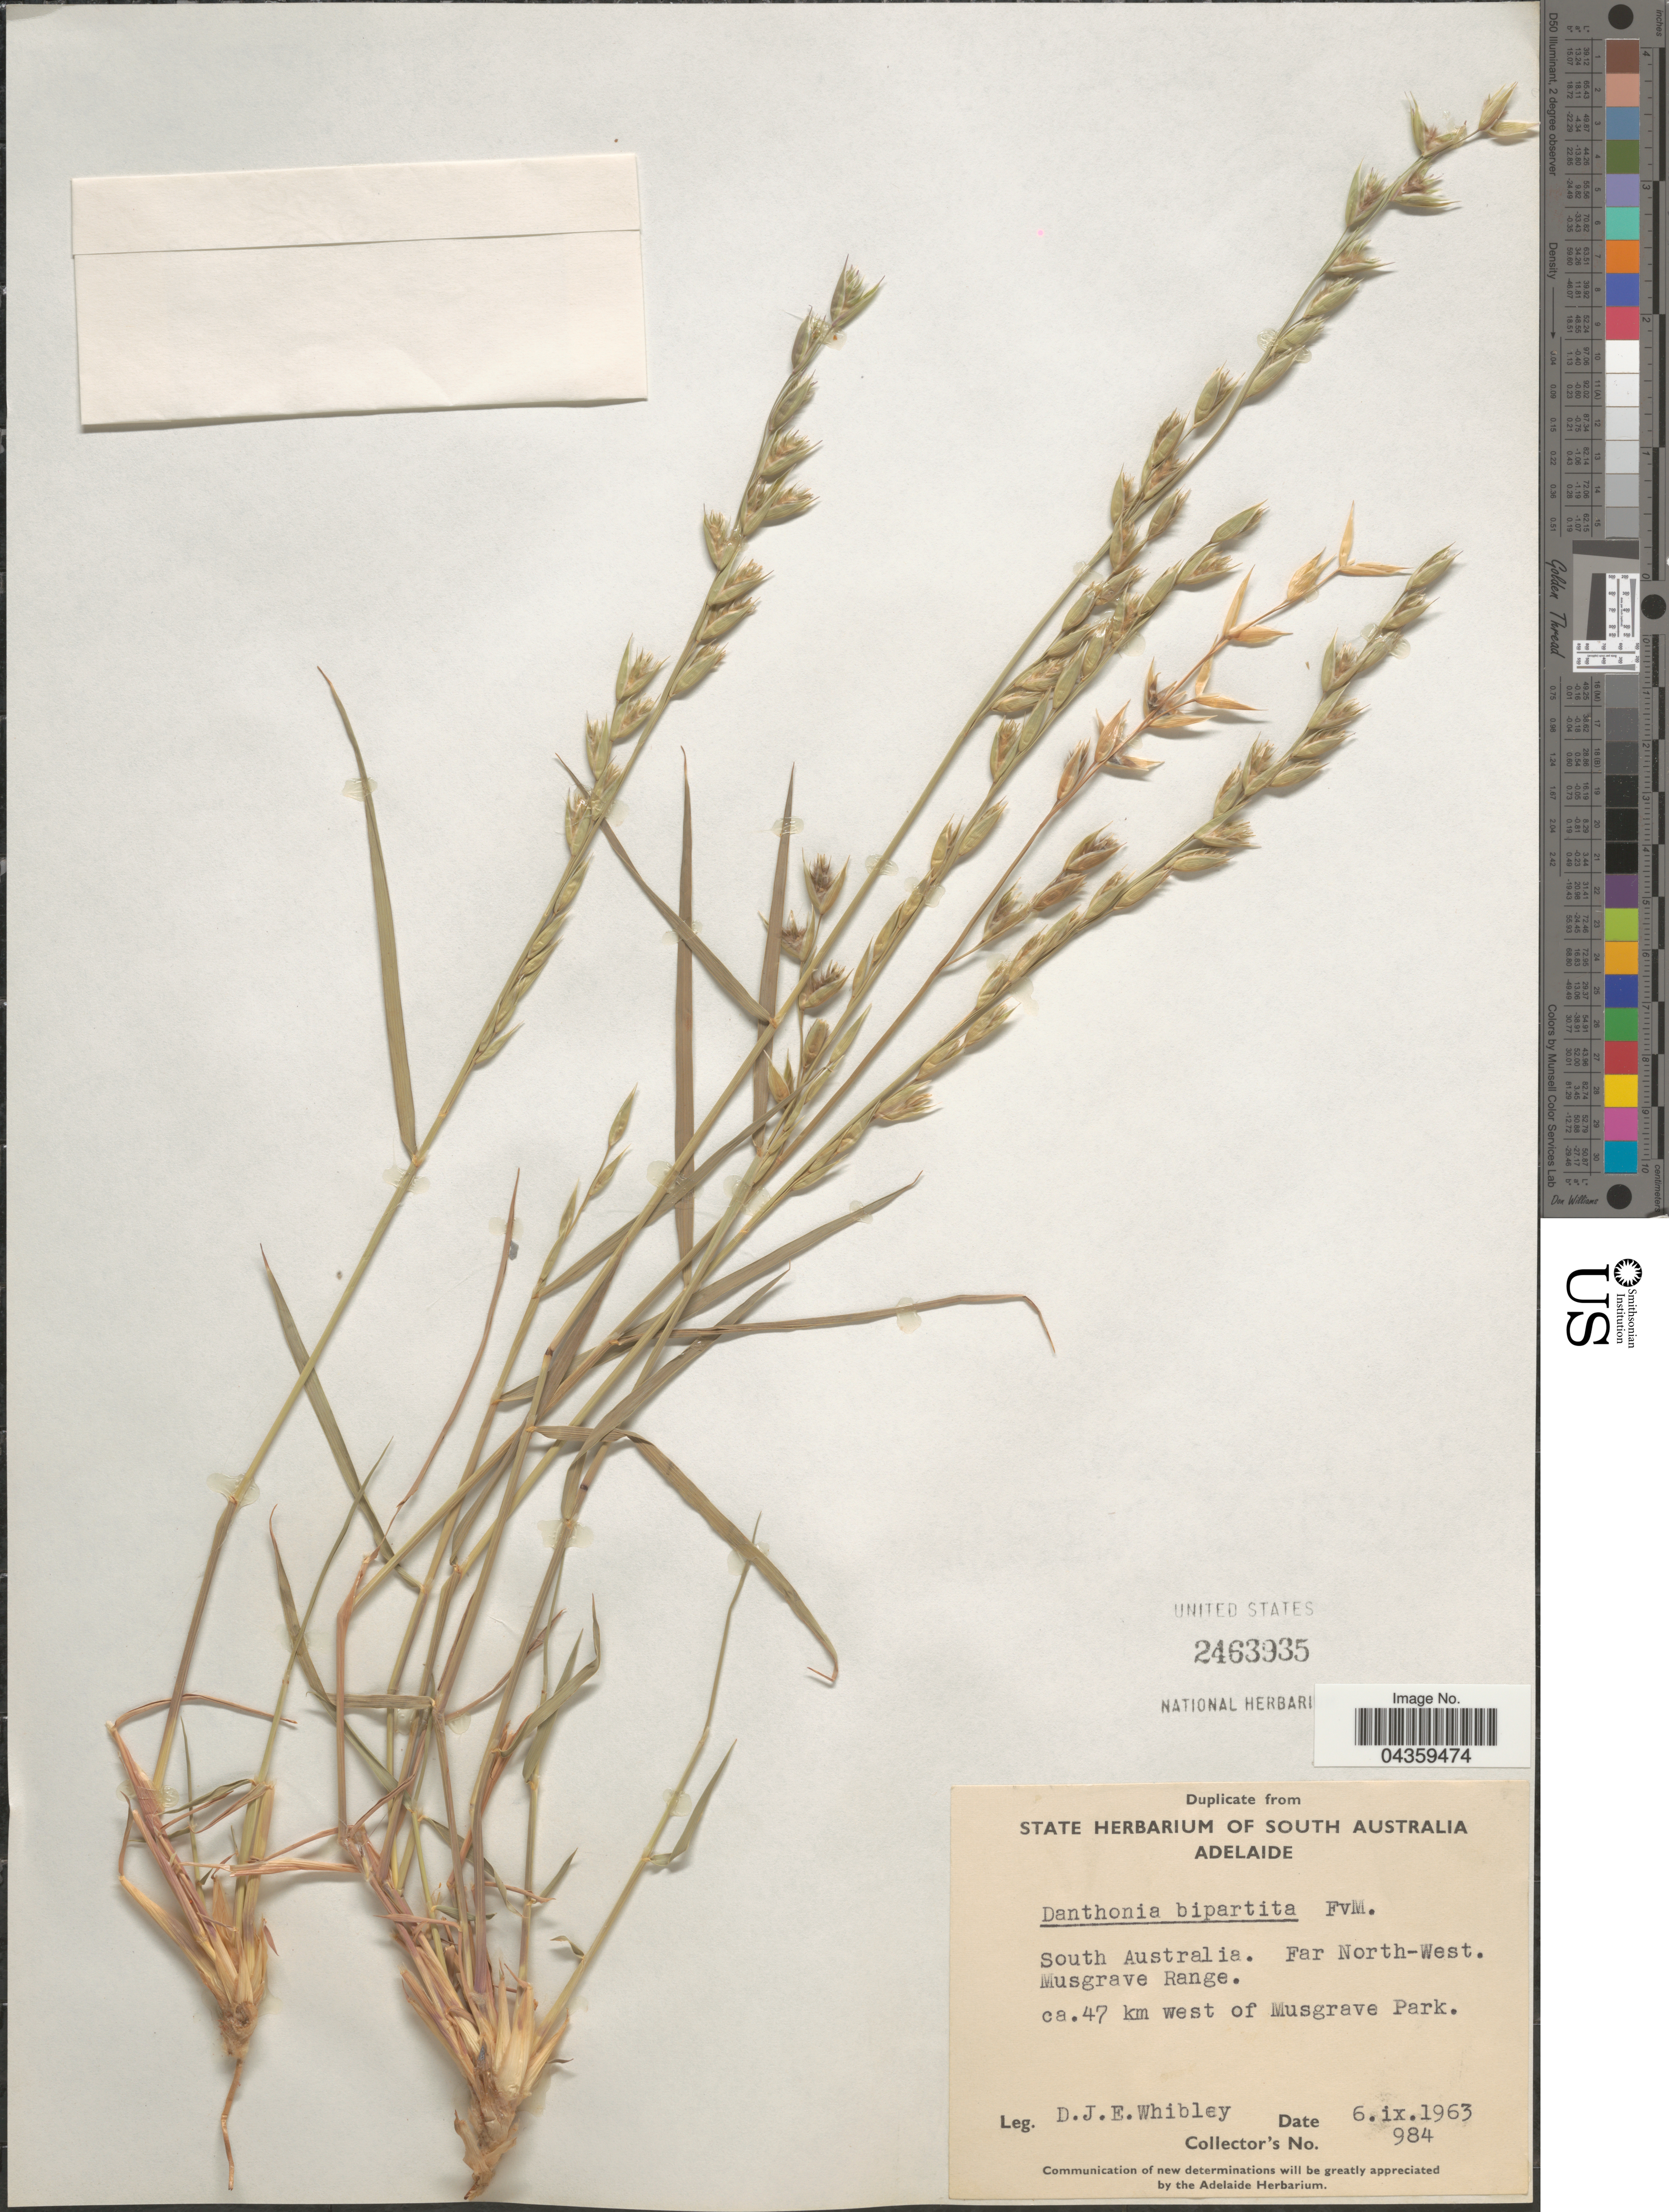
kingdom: Plantae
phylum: Tracheophyta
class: Liliopsida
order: Poales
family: Poaceae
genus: Monachather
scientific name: Monachather paradoxus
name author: Steud.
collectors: D. Whibley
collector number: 984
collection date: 1963-09-06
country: Australia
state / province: South Australia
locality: Far North-West. Musgrave Range. ca.47 km west of Musgrave Park.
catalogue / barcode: US 2463935